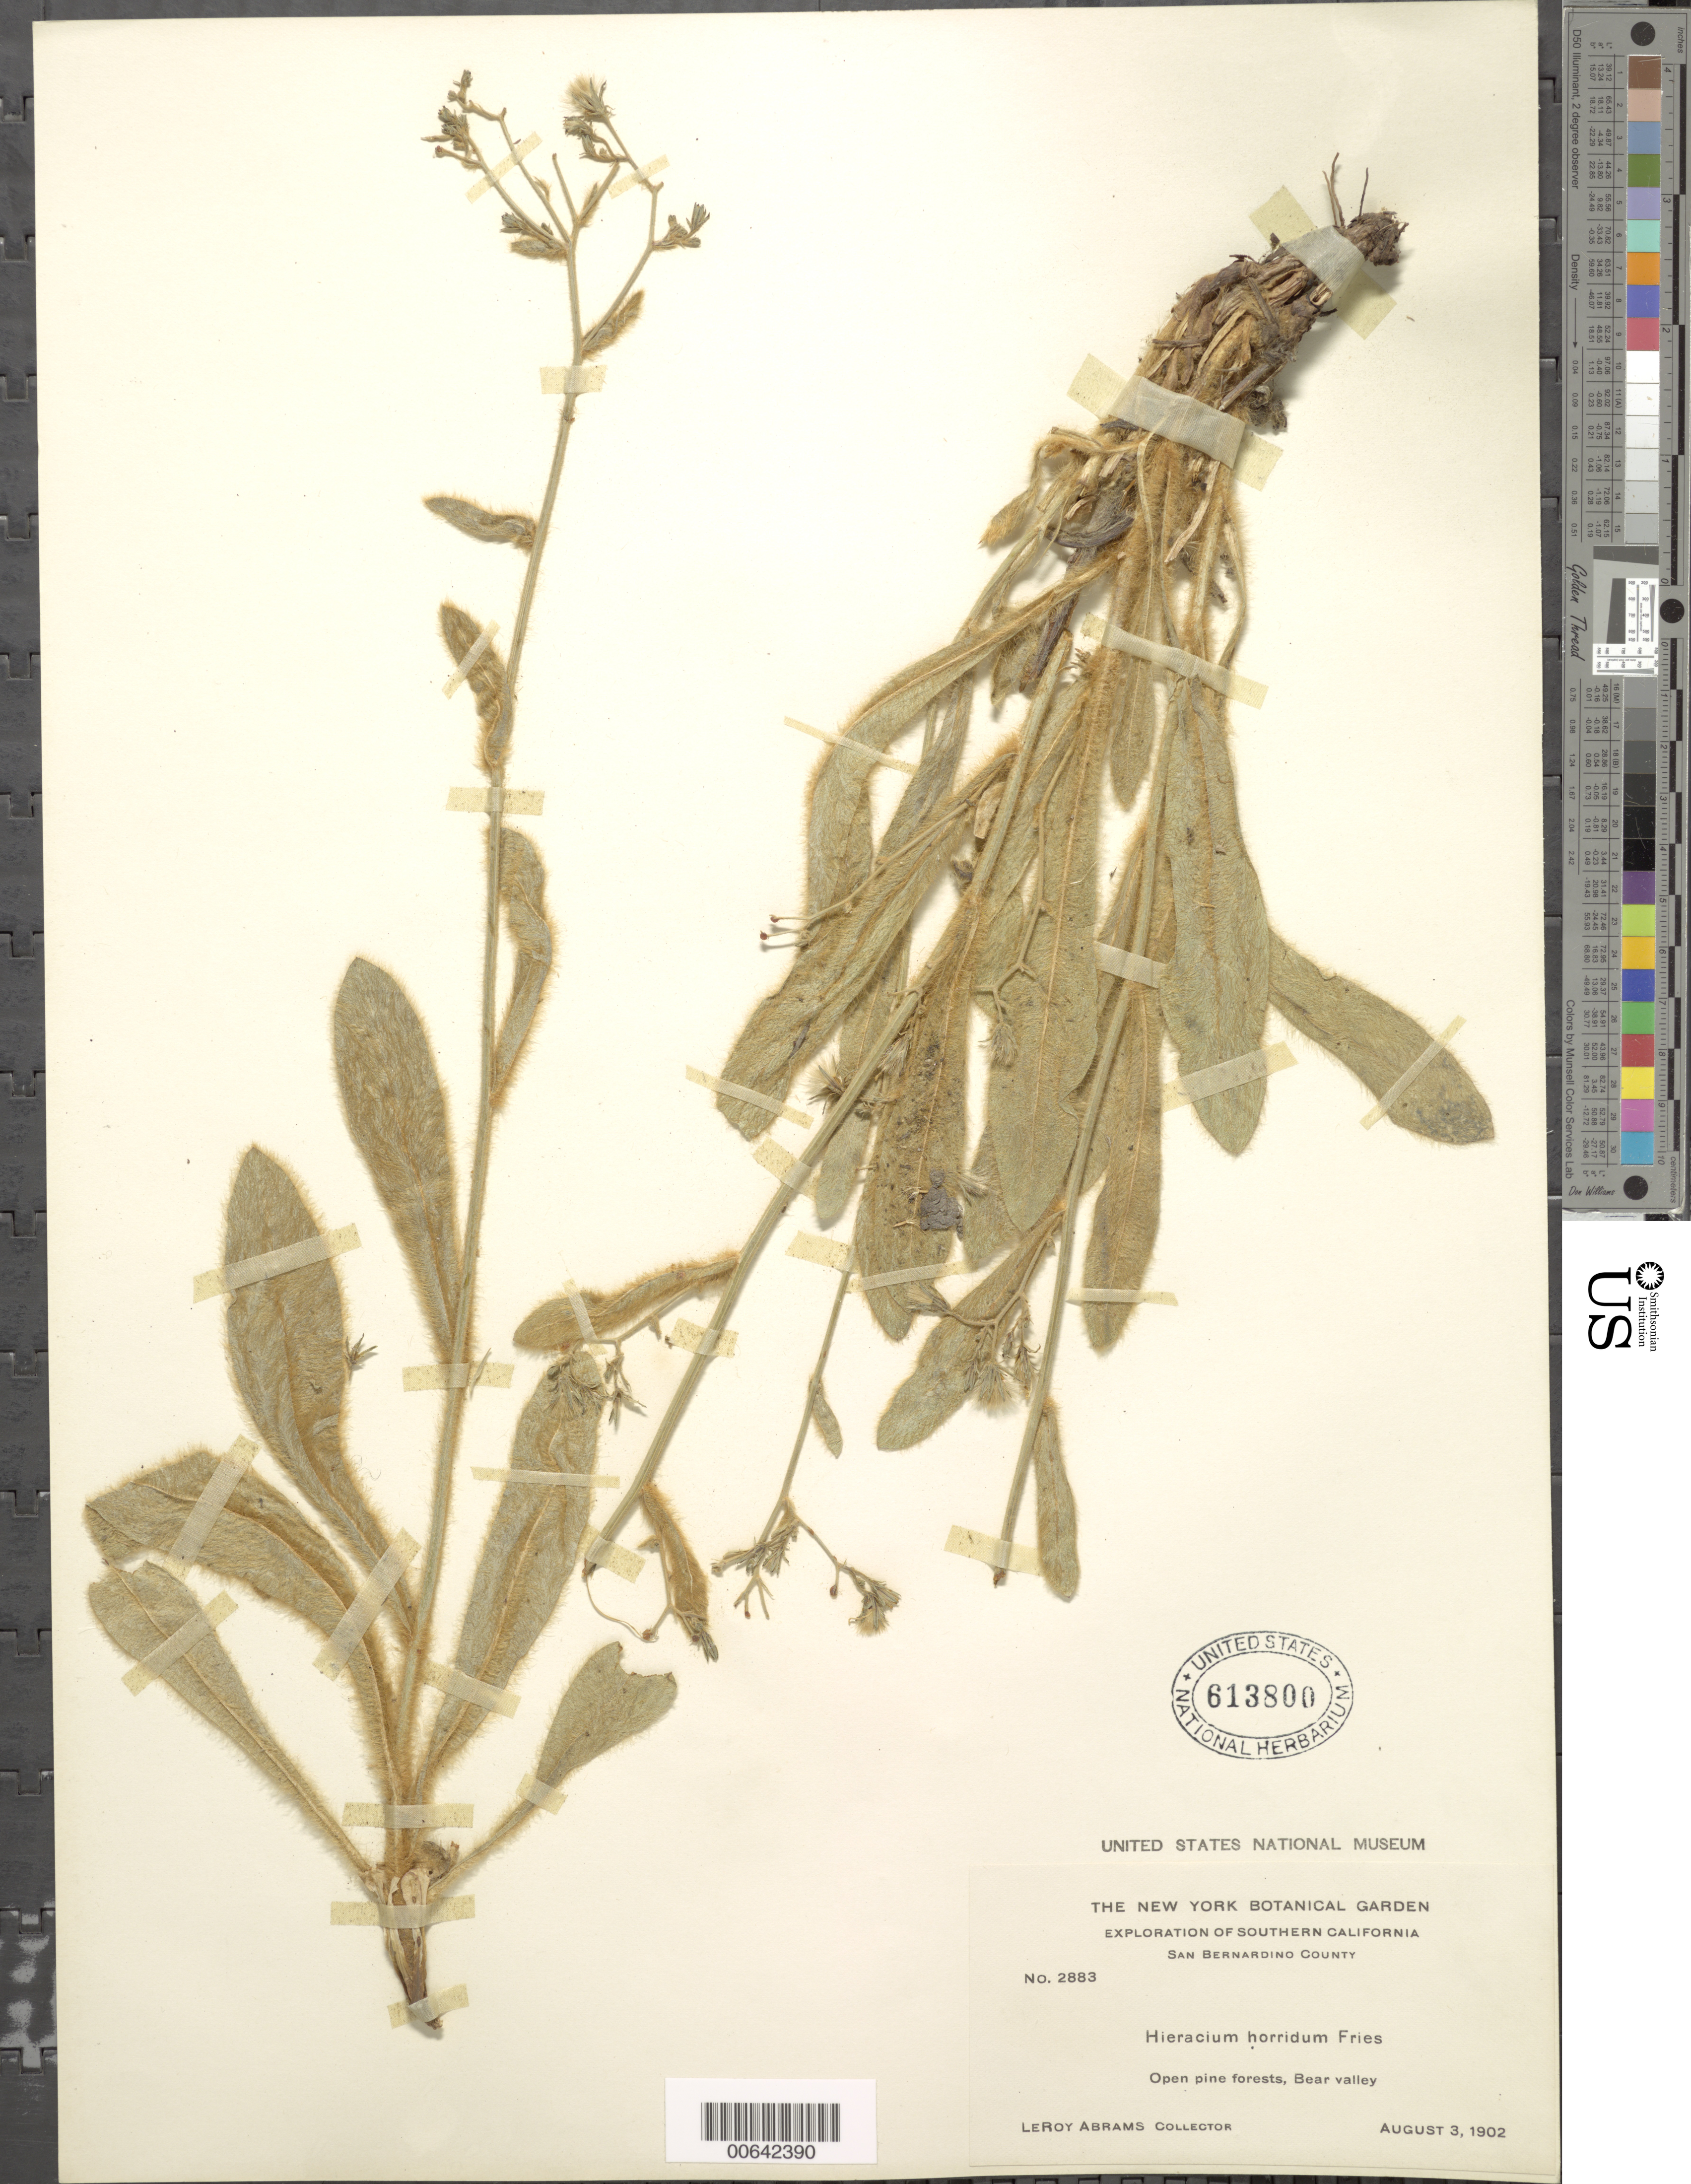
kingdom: Plantae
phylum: Tracheophyta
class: Magnoliopsida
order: Asterales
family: Asteraceae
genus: Hieracium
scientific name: Hieracium horridum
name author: Fr.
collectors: L. Abrams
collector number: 2883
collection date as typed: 03 Aug 1902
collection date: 1902-08-03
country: United States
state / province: California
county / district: San Bernardino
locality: Bear Valley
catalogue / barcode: US 613800